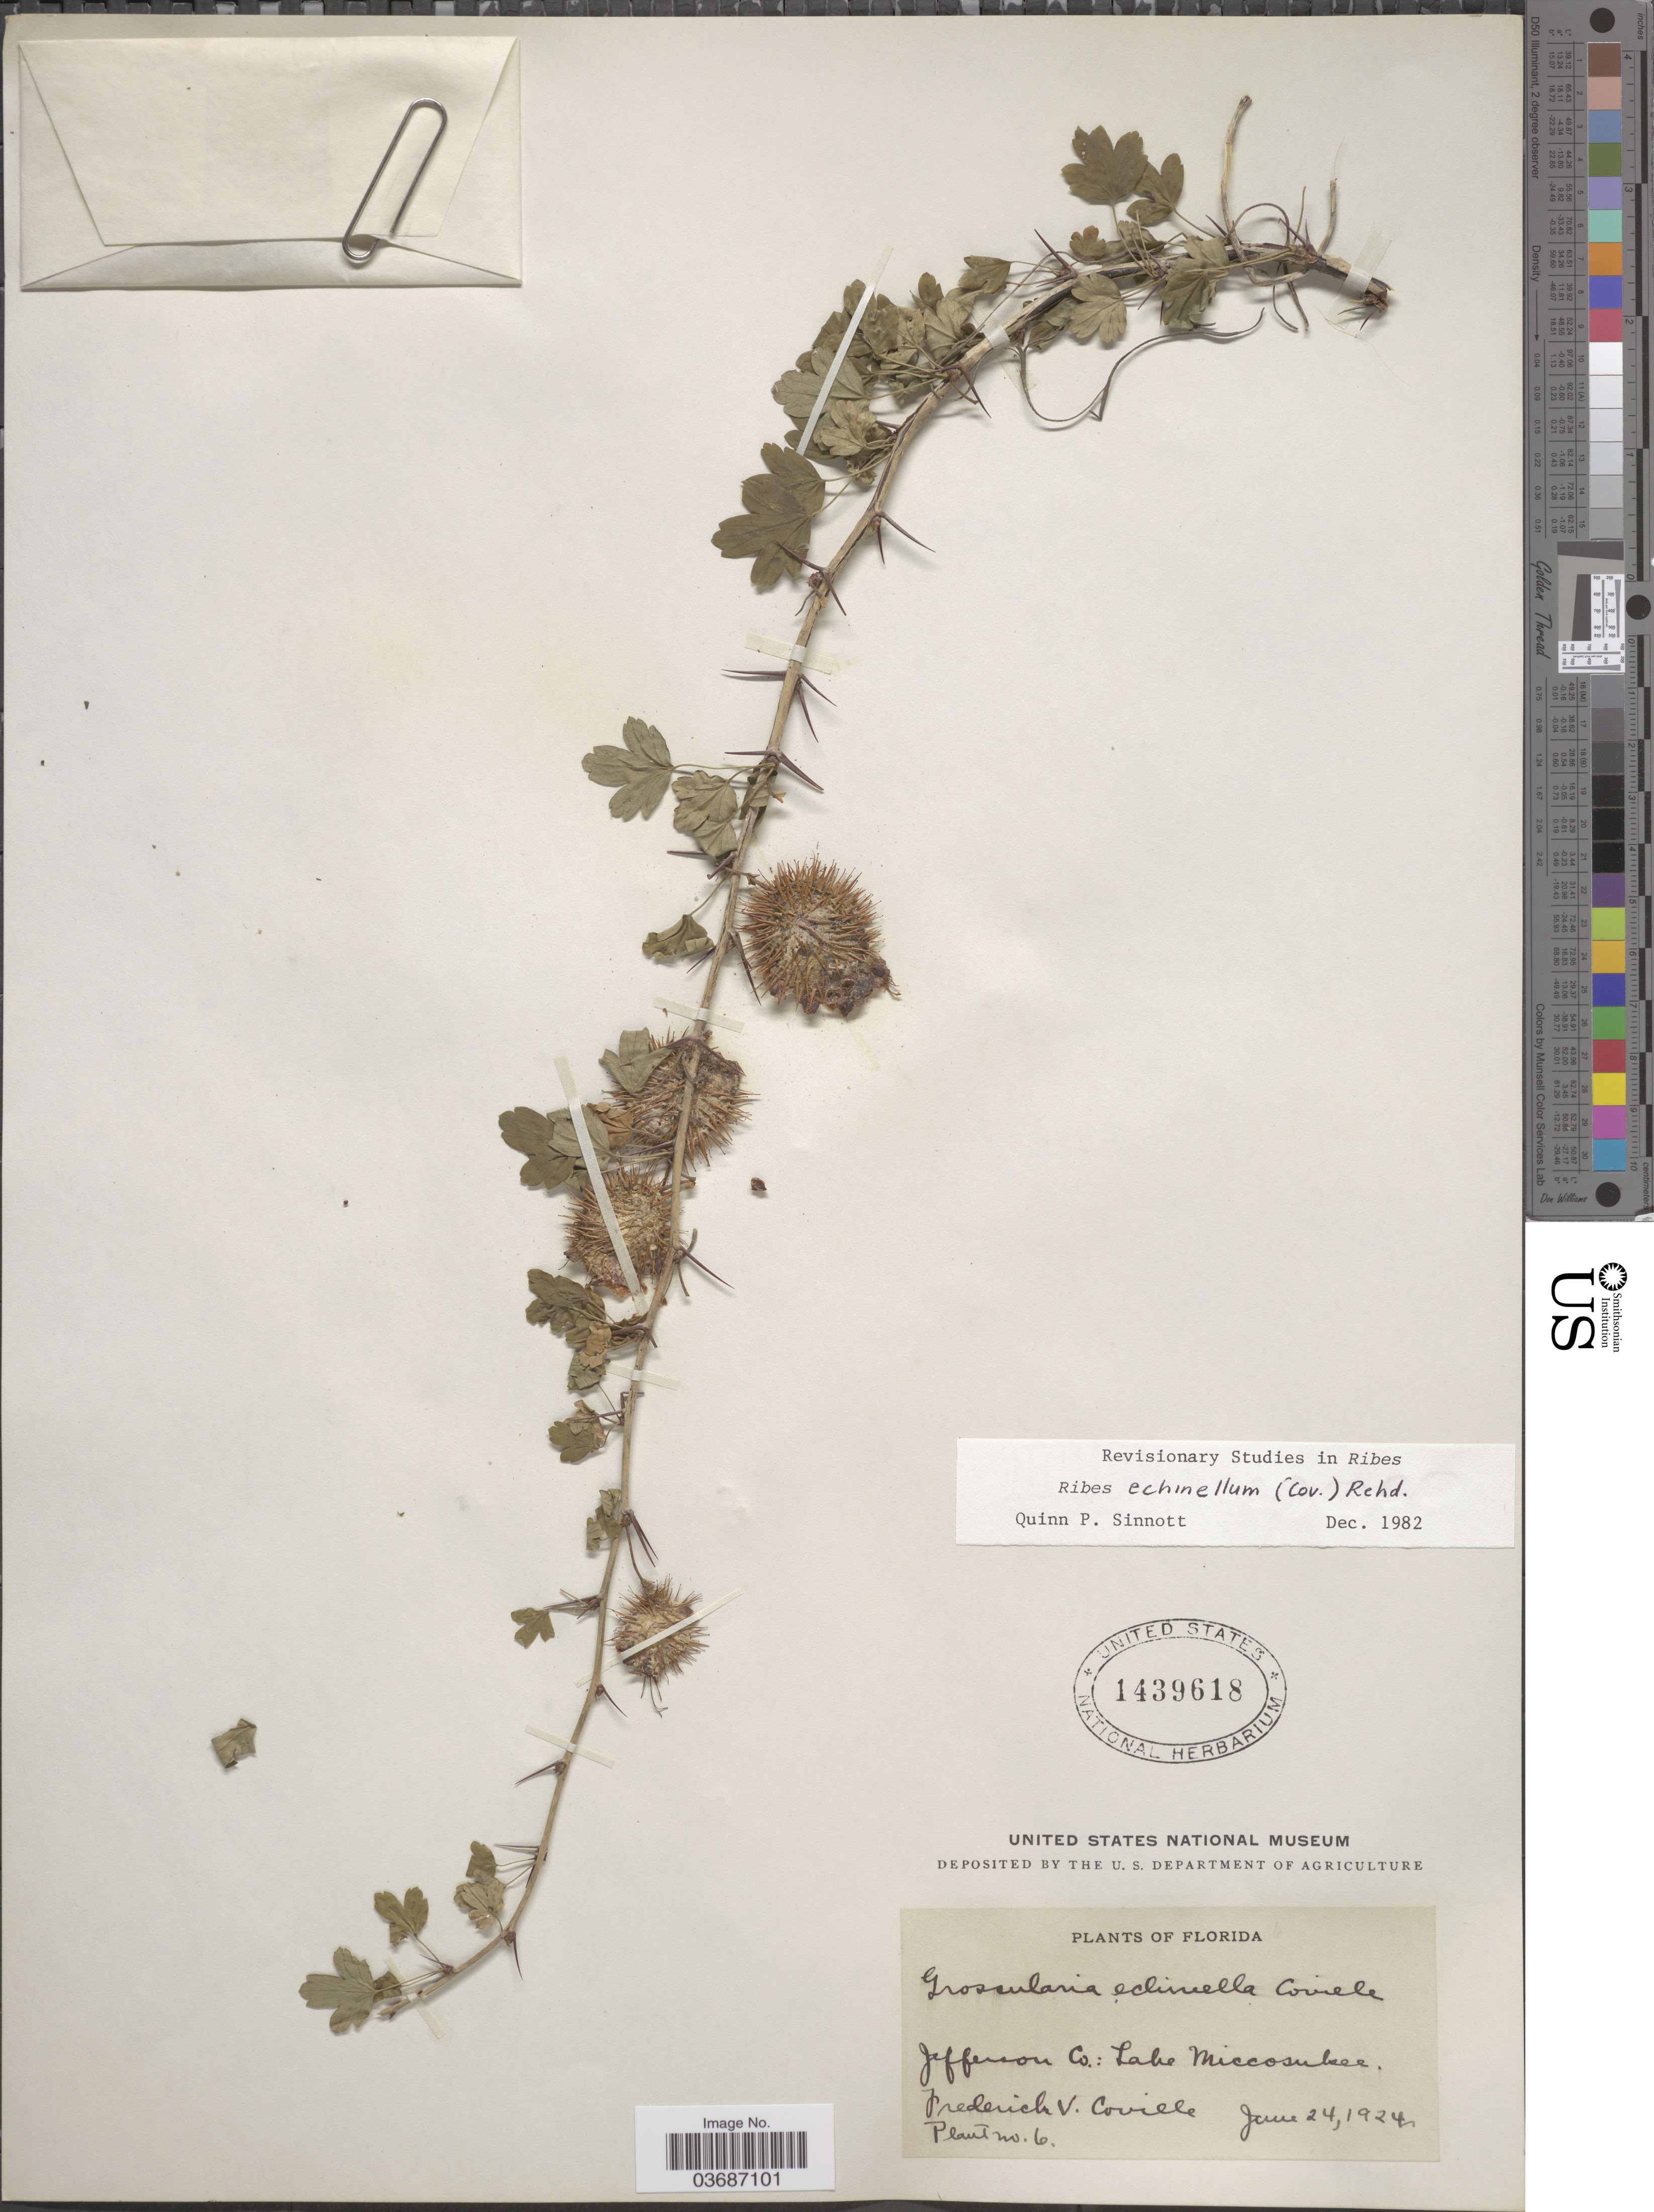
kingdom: Plantae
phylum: Tracheophyta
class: Magnoliopsida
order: Saxifragales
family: Grossulariaceae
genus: Ribes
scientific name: Ribes echinellum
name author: (Coville) Rehder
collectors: F. V. Coville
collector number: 6?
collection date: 1924-06-24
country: United States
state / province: Florida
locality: Jefferson Co.: Lake Miccosukee.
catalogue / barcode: US 1439618